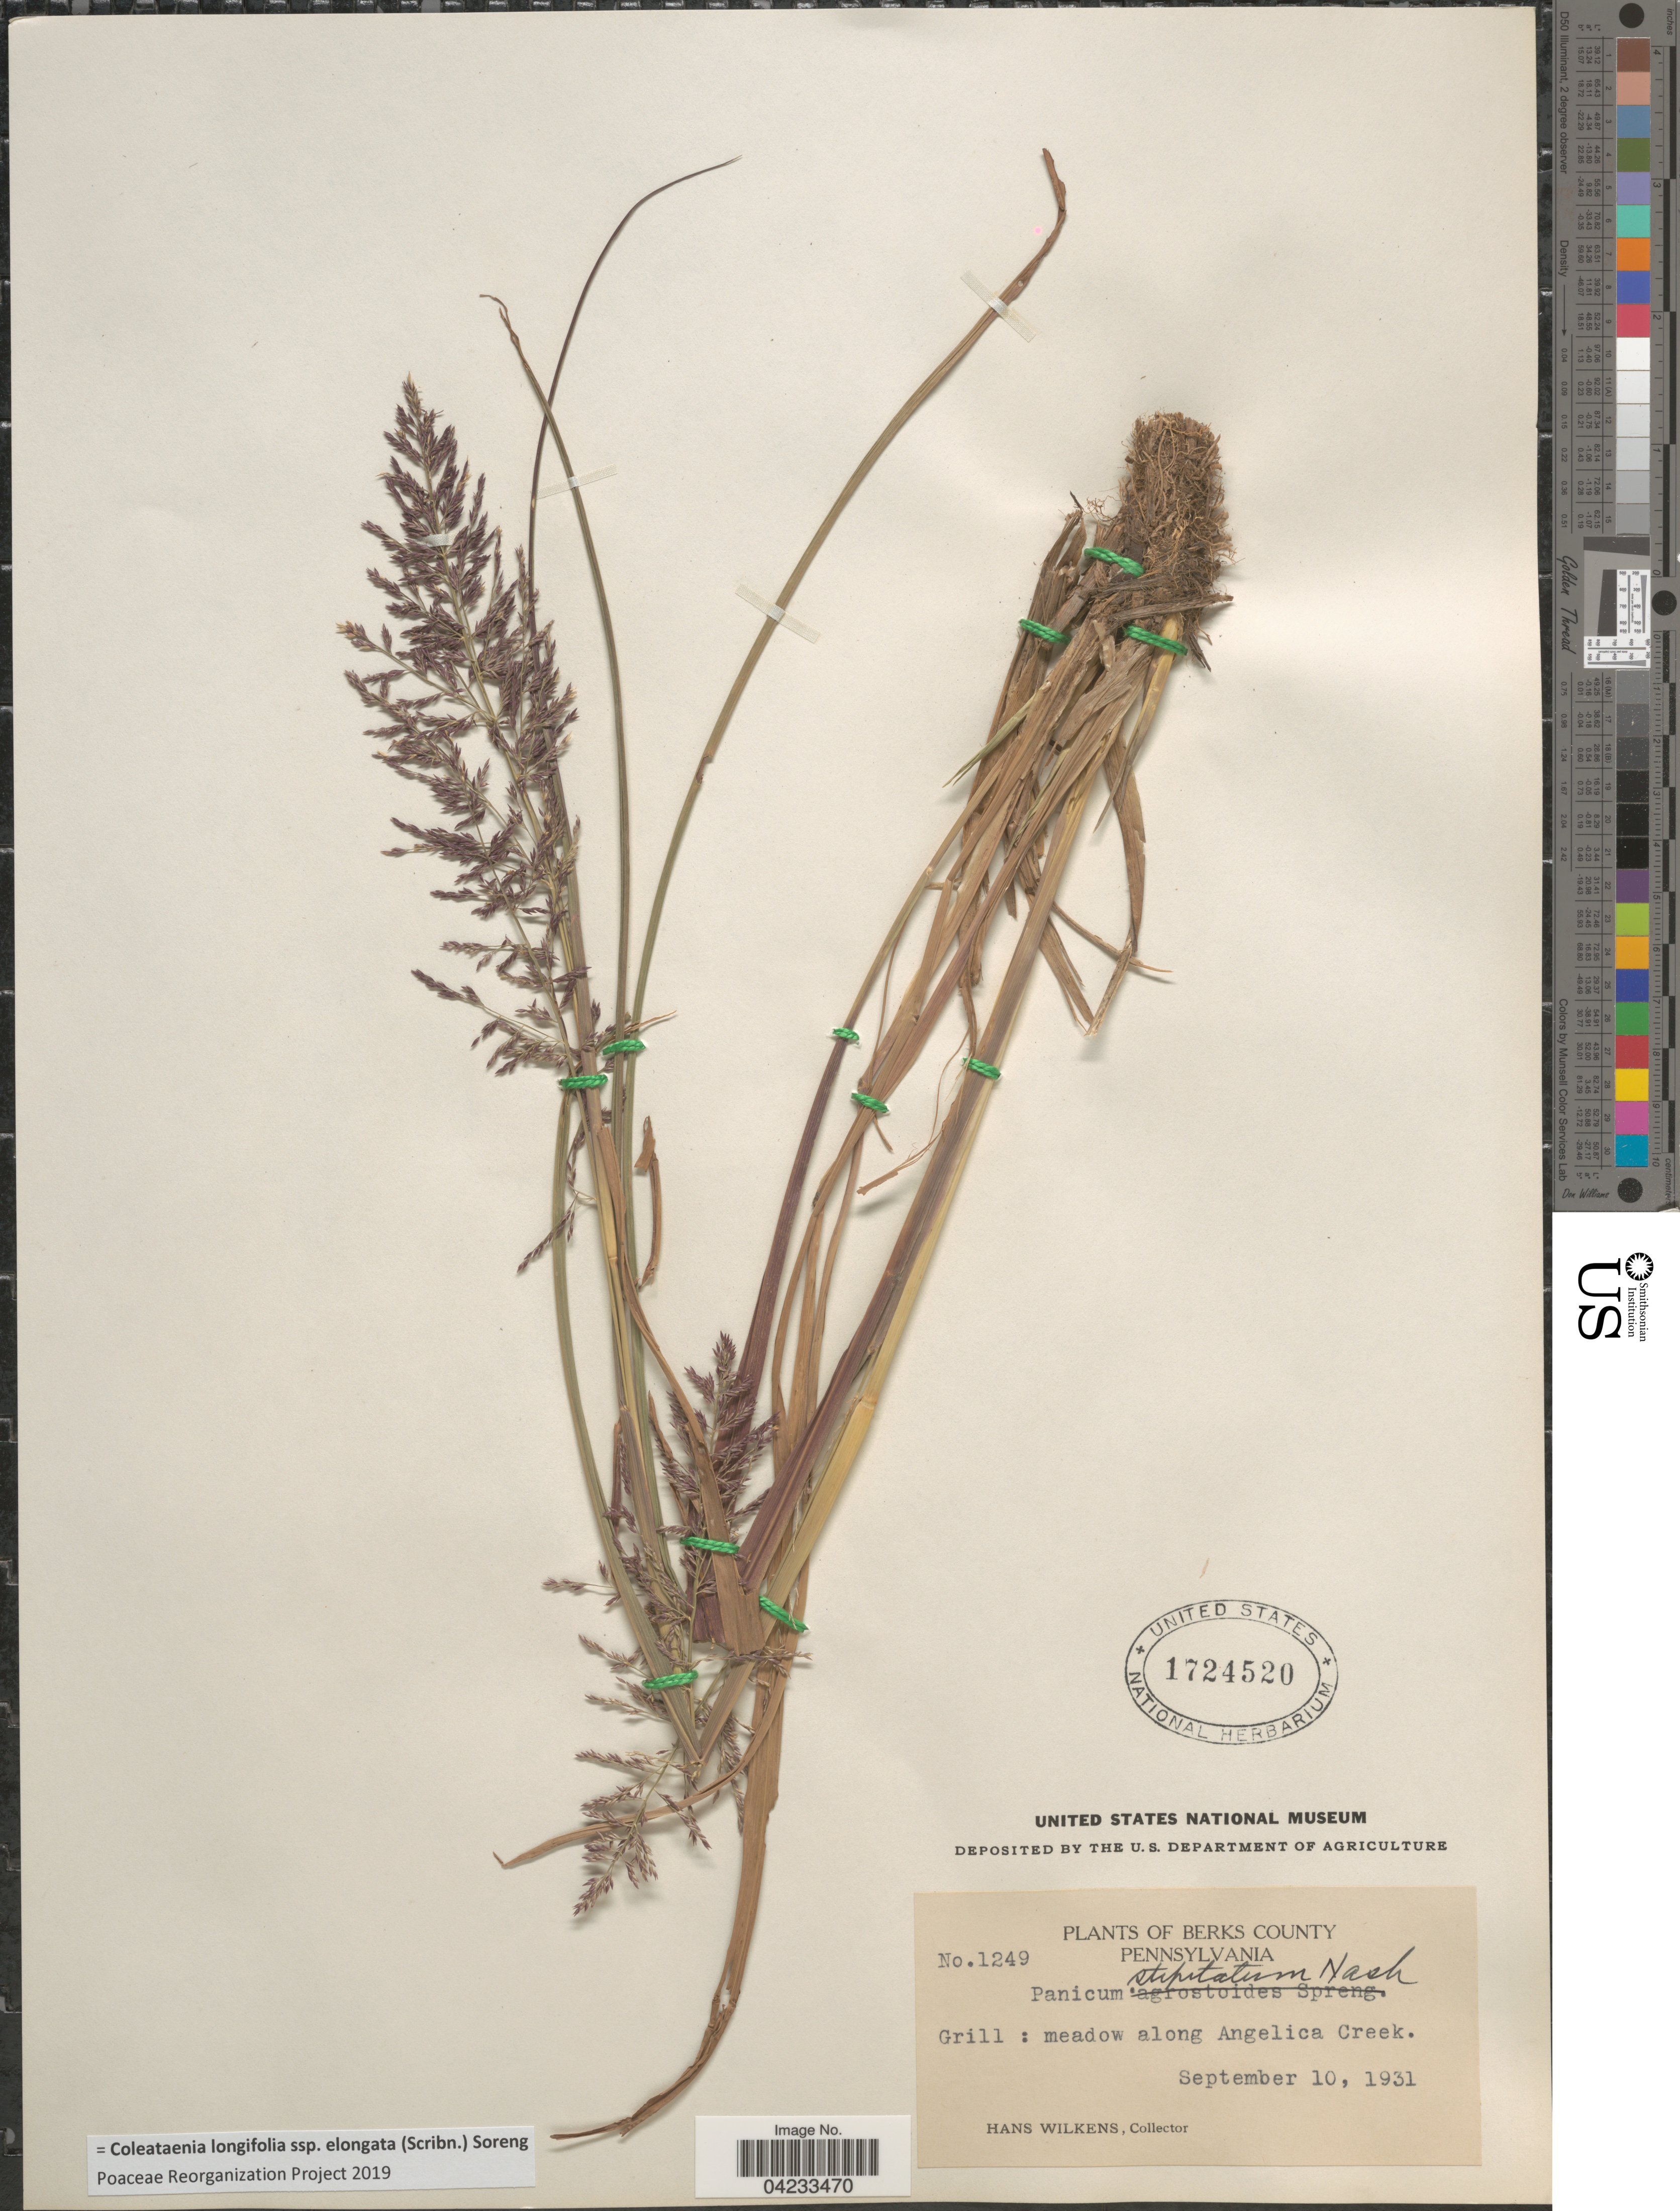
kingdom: Plantae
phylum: Tracheophyta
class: Liliopsida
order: Poales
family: Poaceae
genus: Coleataenia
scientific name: Coleataenia longifolia subsp. elongata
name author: (Scribn.) Soreng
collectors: H. Wilkens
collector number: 1249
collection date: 1931-09-10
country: United States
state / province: Pennsylvania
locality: Berks County. Grill: meadow along Angelica Creek.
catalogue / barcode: US 1724520